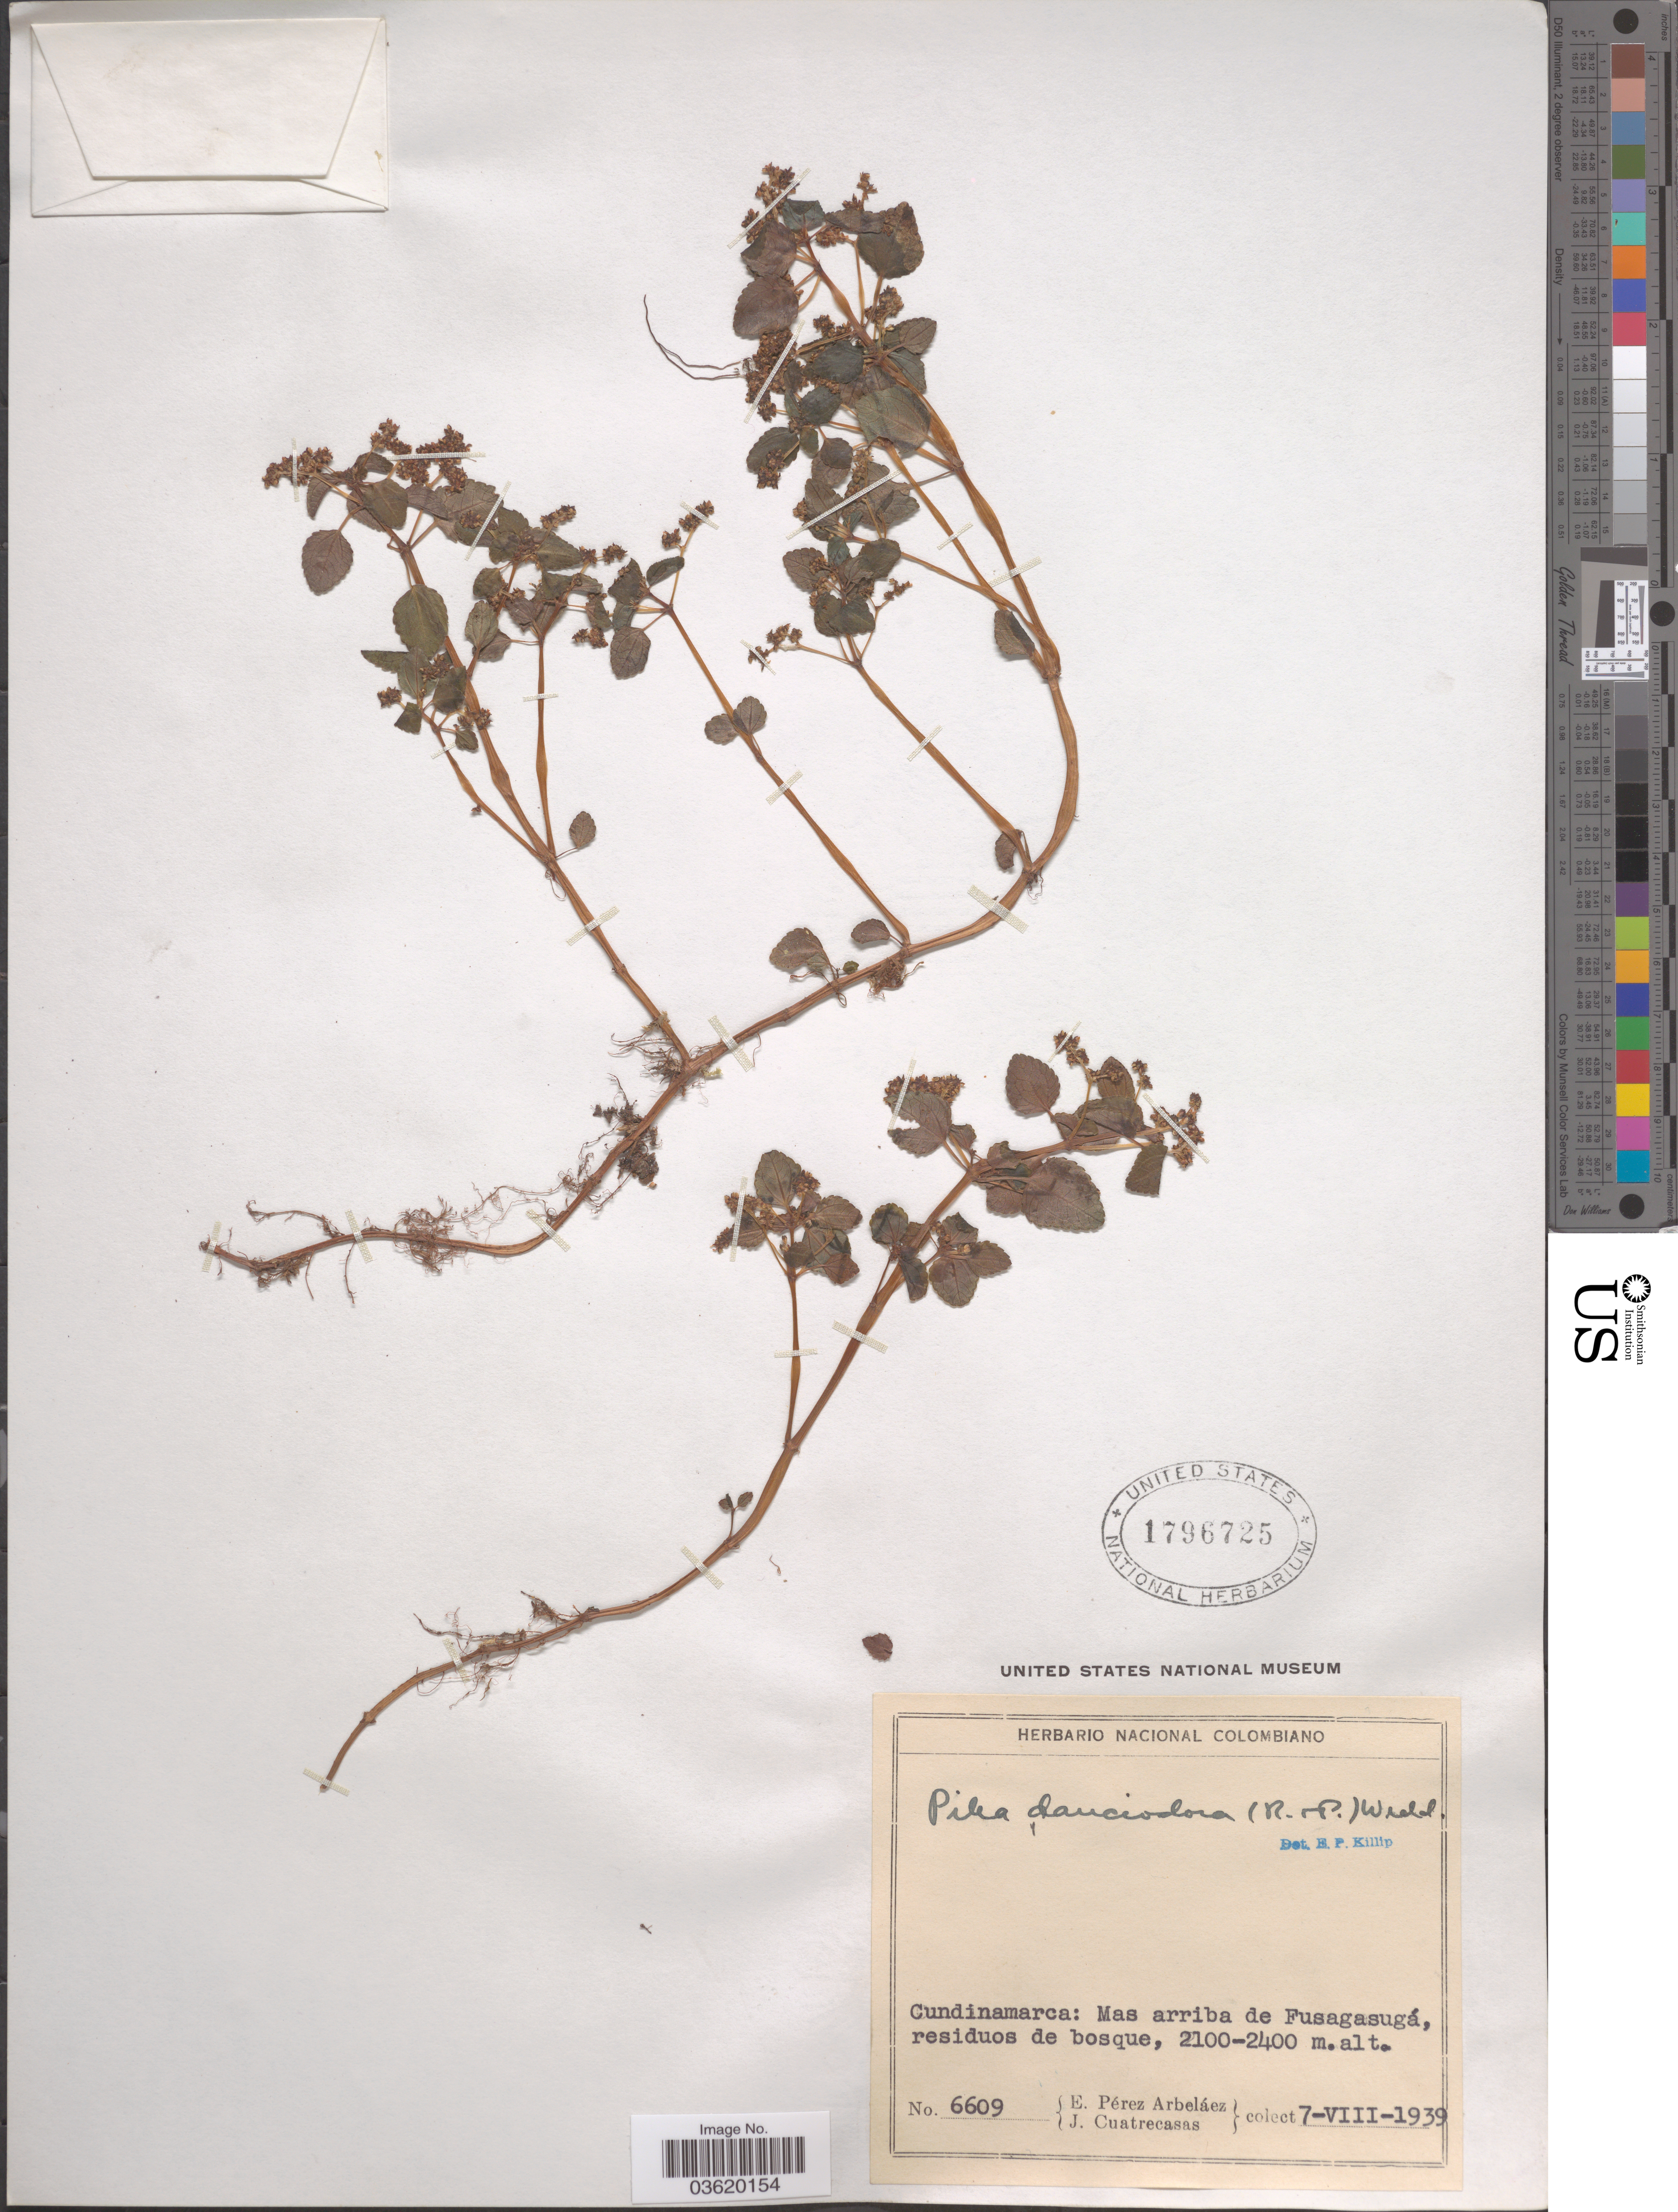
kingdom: Plantae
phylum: Tracheophyta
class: Magnoliopsida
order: Rosales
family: Urticaceae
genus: Pilea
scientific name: Pilea dauciodora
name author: Pav. ex Wedd.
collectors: E. Pérez Arbeláez & J. Cuatrecasas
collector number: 6609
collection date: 1939-08-07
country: Colombia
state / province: Cundinamarca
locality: Mas arriba de Fusagasugá, residuos de bosque.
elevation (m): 2100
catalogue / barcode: US 1796725